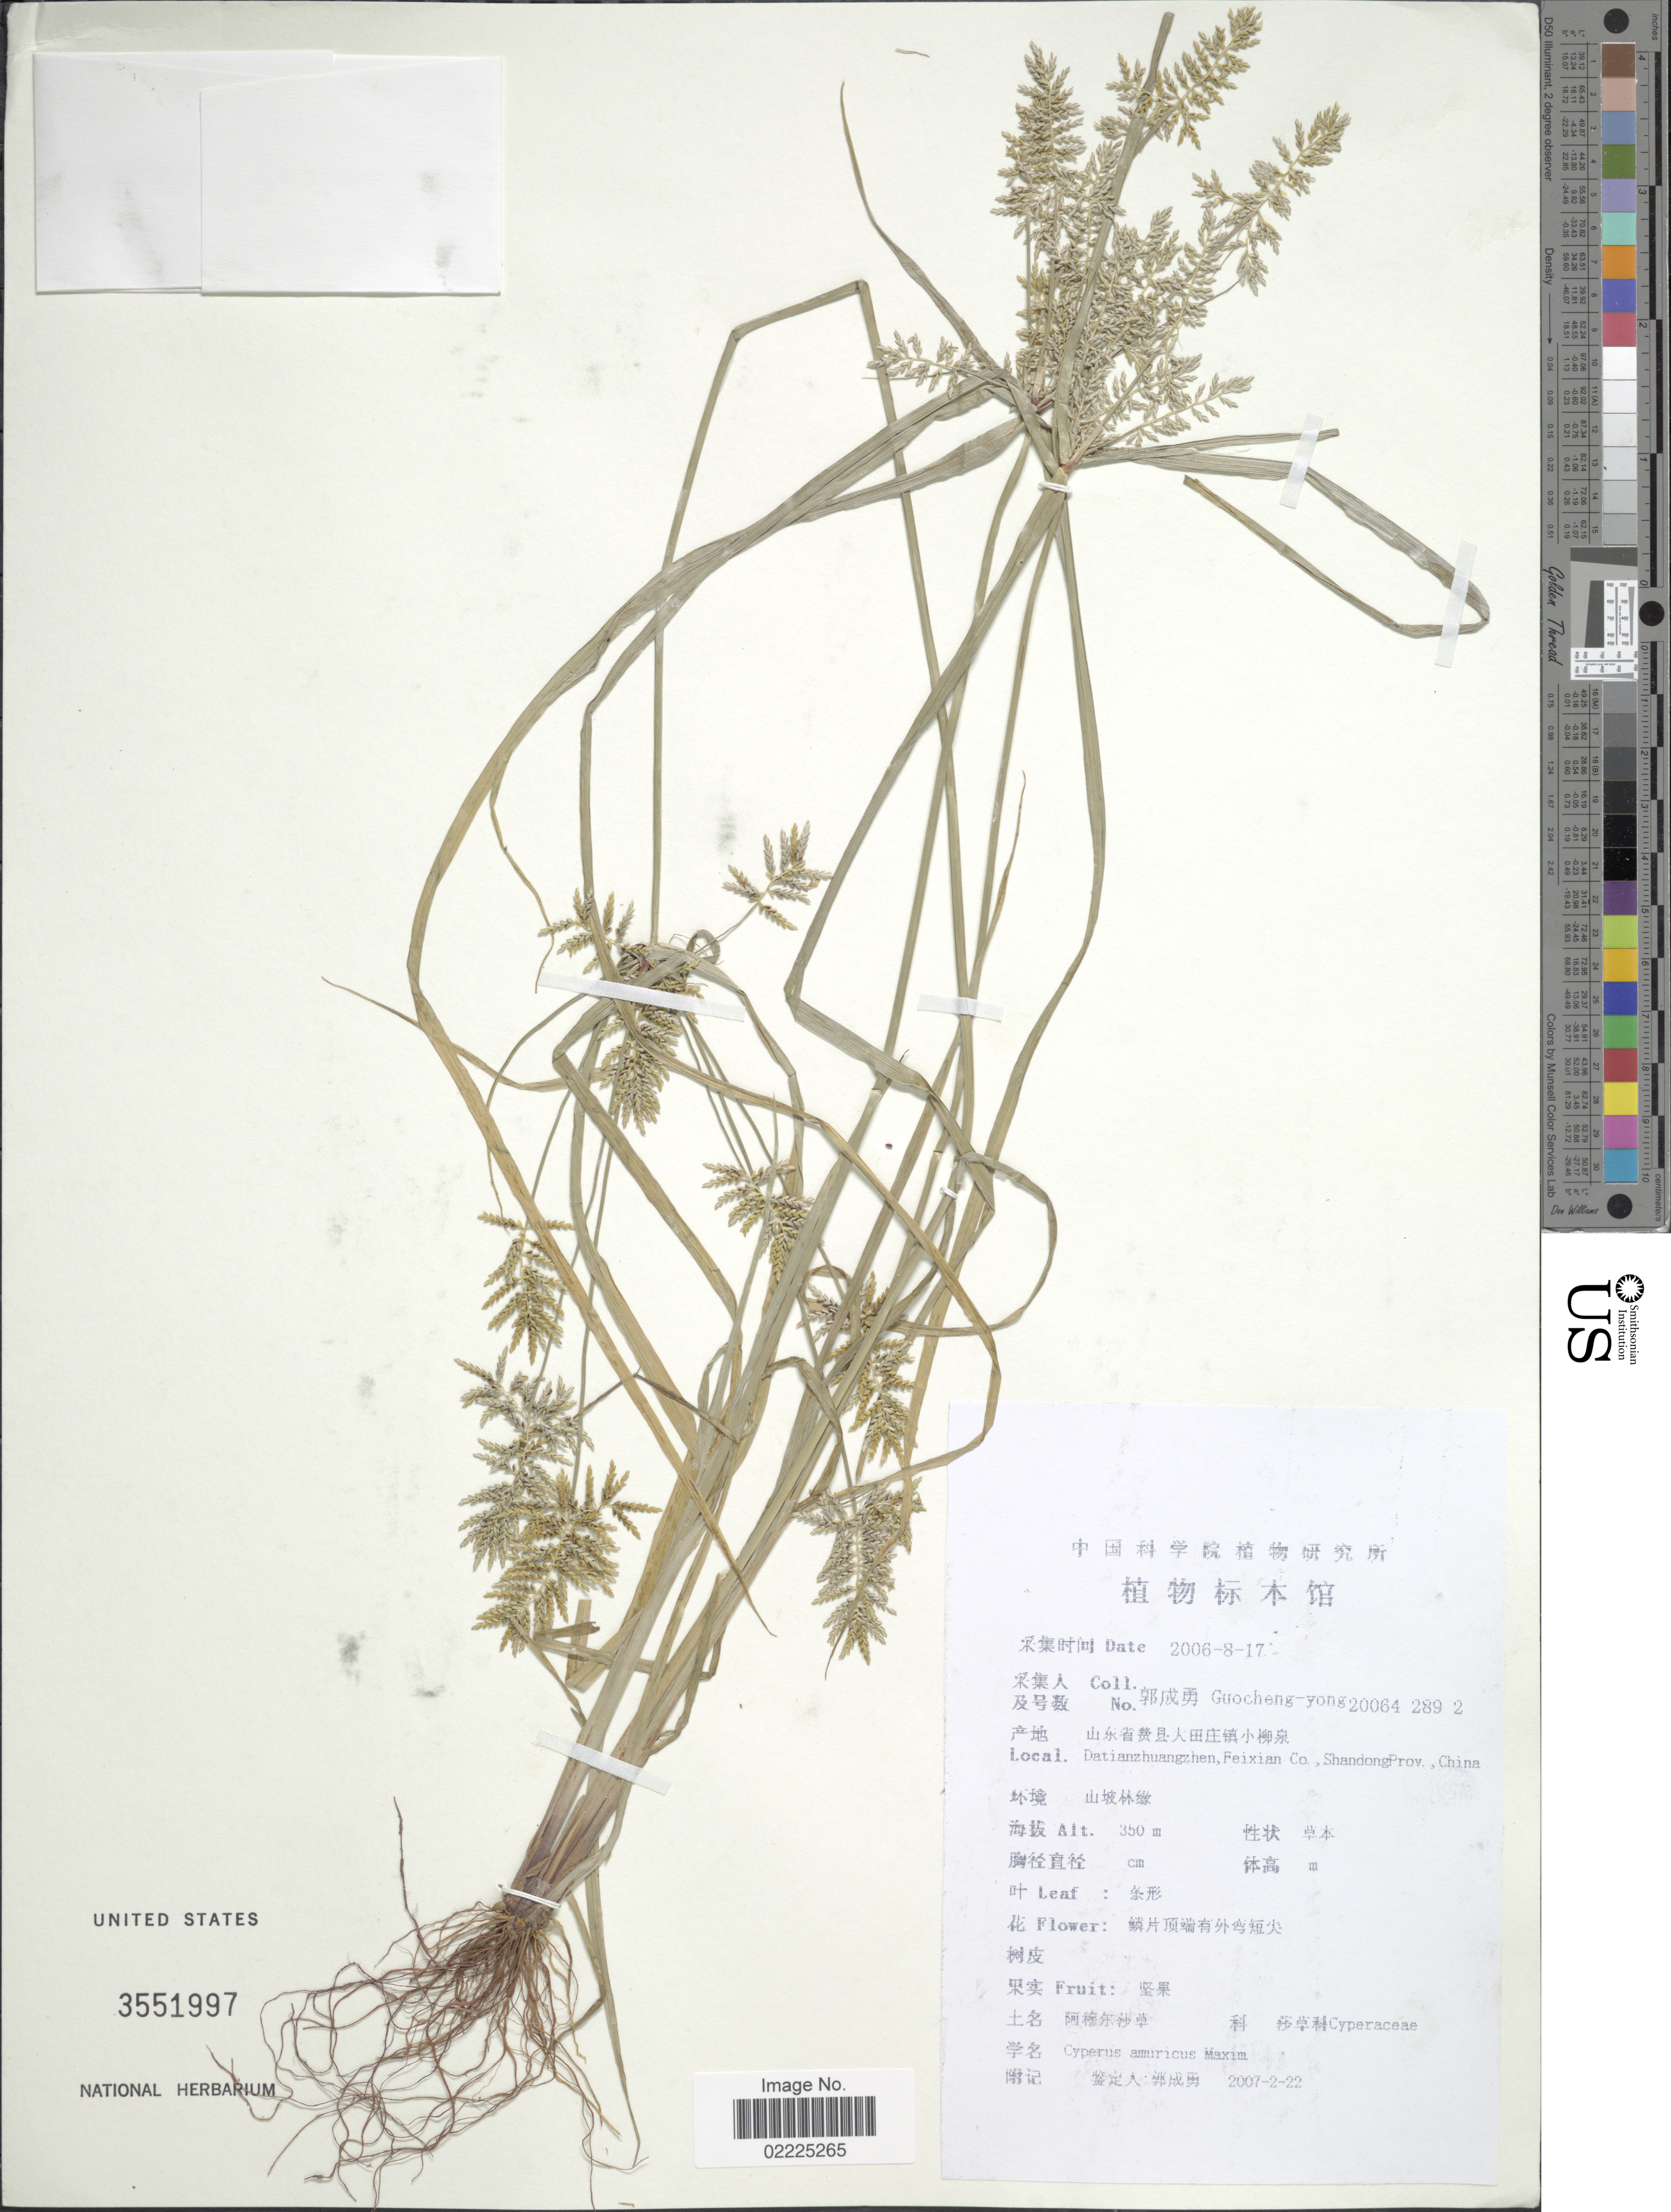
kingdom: Plantae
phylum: Tracheophyta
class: Liliopsida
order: Poales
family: Cyperaceae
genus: Cyperus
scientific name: Cyperus amuricus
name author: Maxim.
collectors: Guo cheng-yong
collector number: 200642892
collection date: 2006-08-17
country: China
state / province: Shandong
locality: Datianzhuangzhen, Feixian Co.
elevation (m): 350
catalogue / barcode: US 3551997